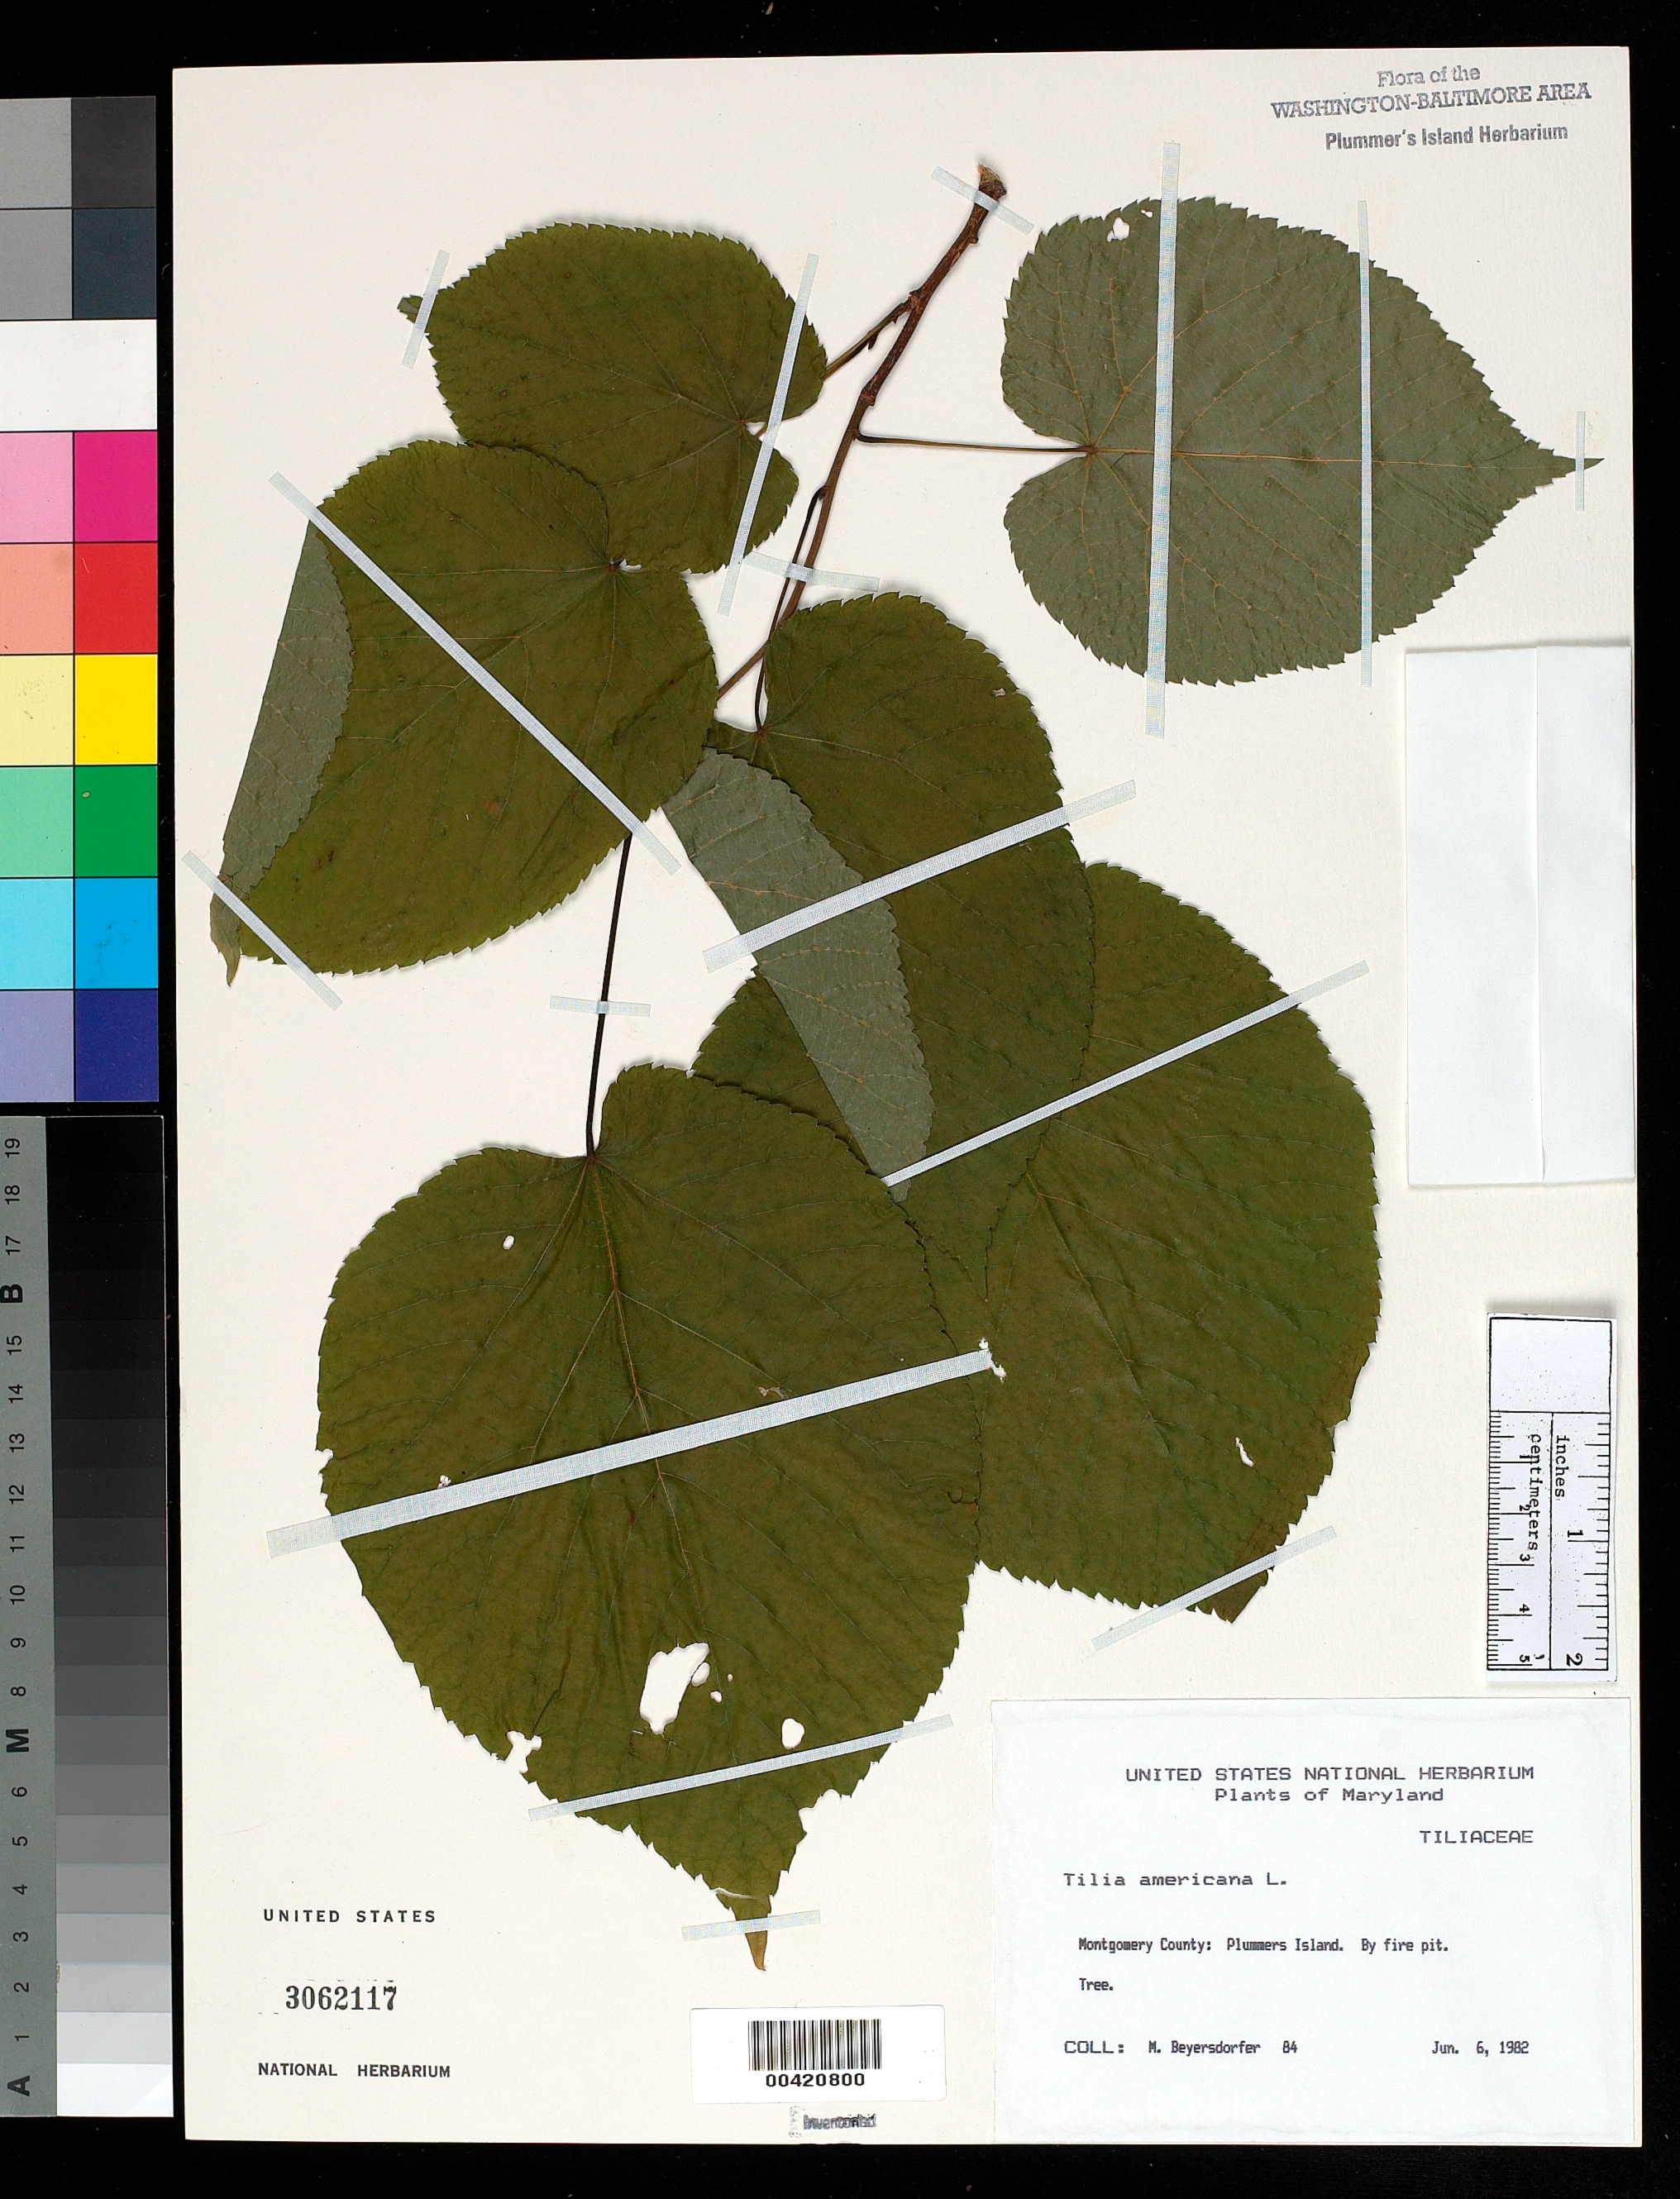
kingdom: Plantae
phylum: Tracheophyta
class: Magnoliopsida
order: Malvales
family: Malvaceae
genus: Tilia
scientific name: Tilia americana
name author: L.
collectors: M. Beyersdorfer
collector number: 84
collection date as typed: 6 Jun 1982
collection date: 1982-06-06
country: United States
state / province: Maryland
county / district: Montgomery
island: Plummers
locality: Plummer's Island C. & O. Canal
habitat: By firepit. Tree.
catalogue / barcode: US 3062117